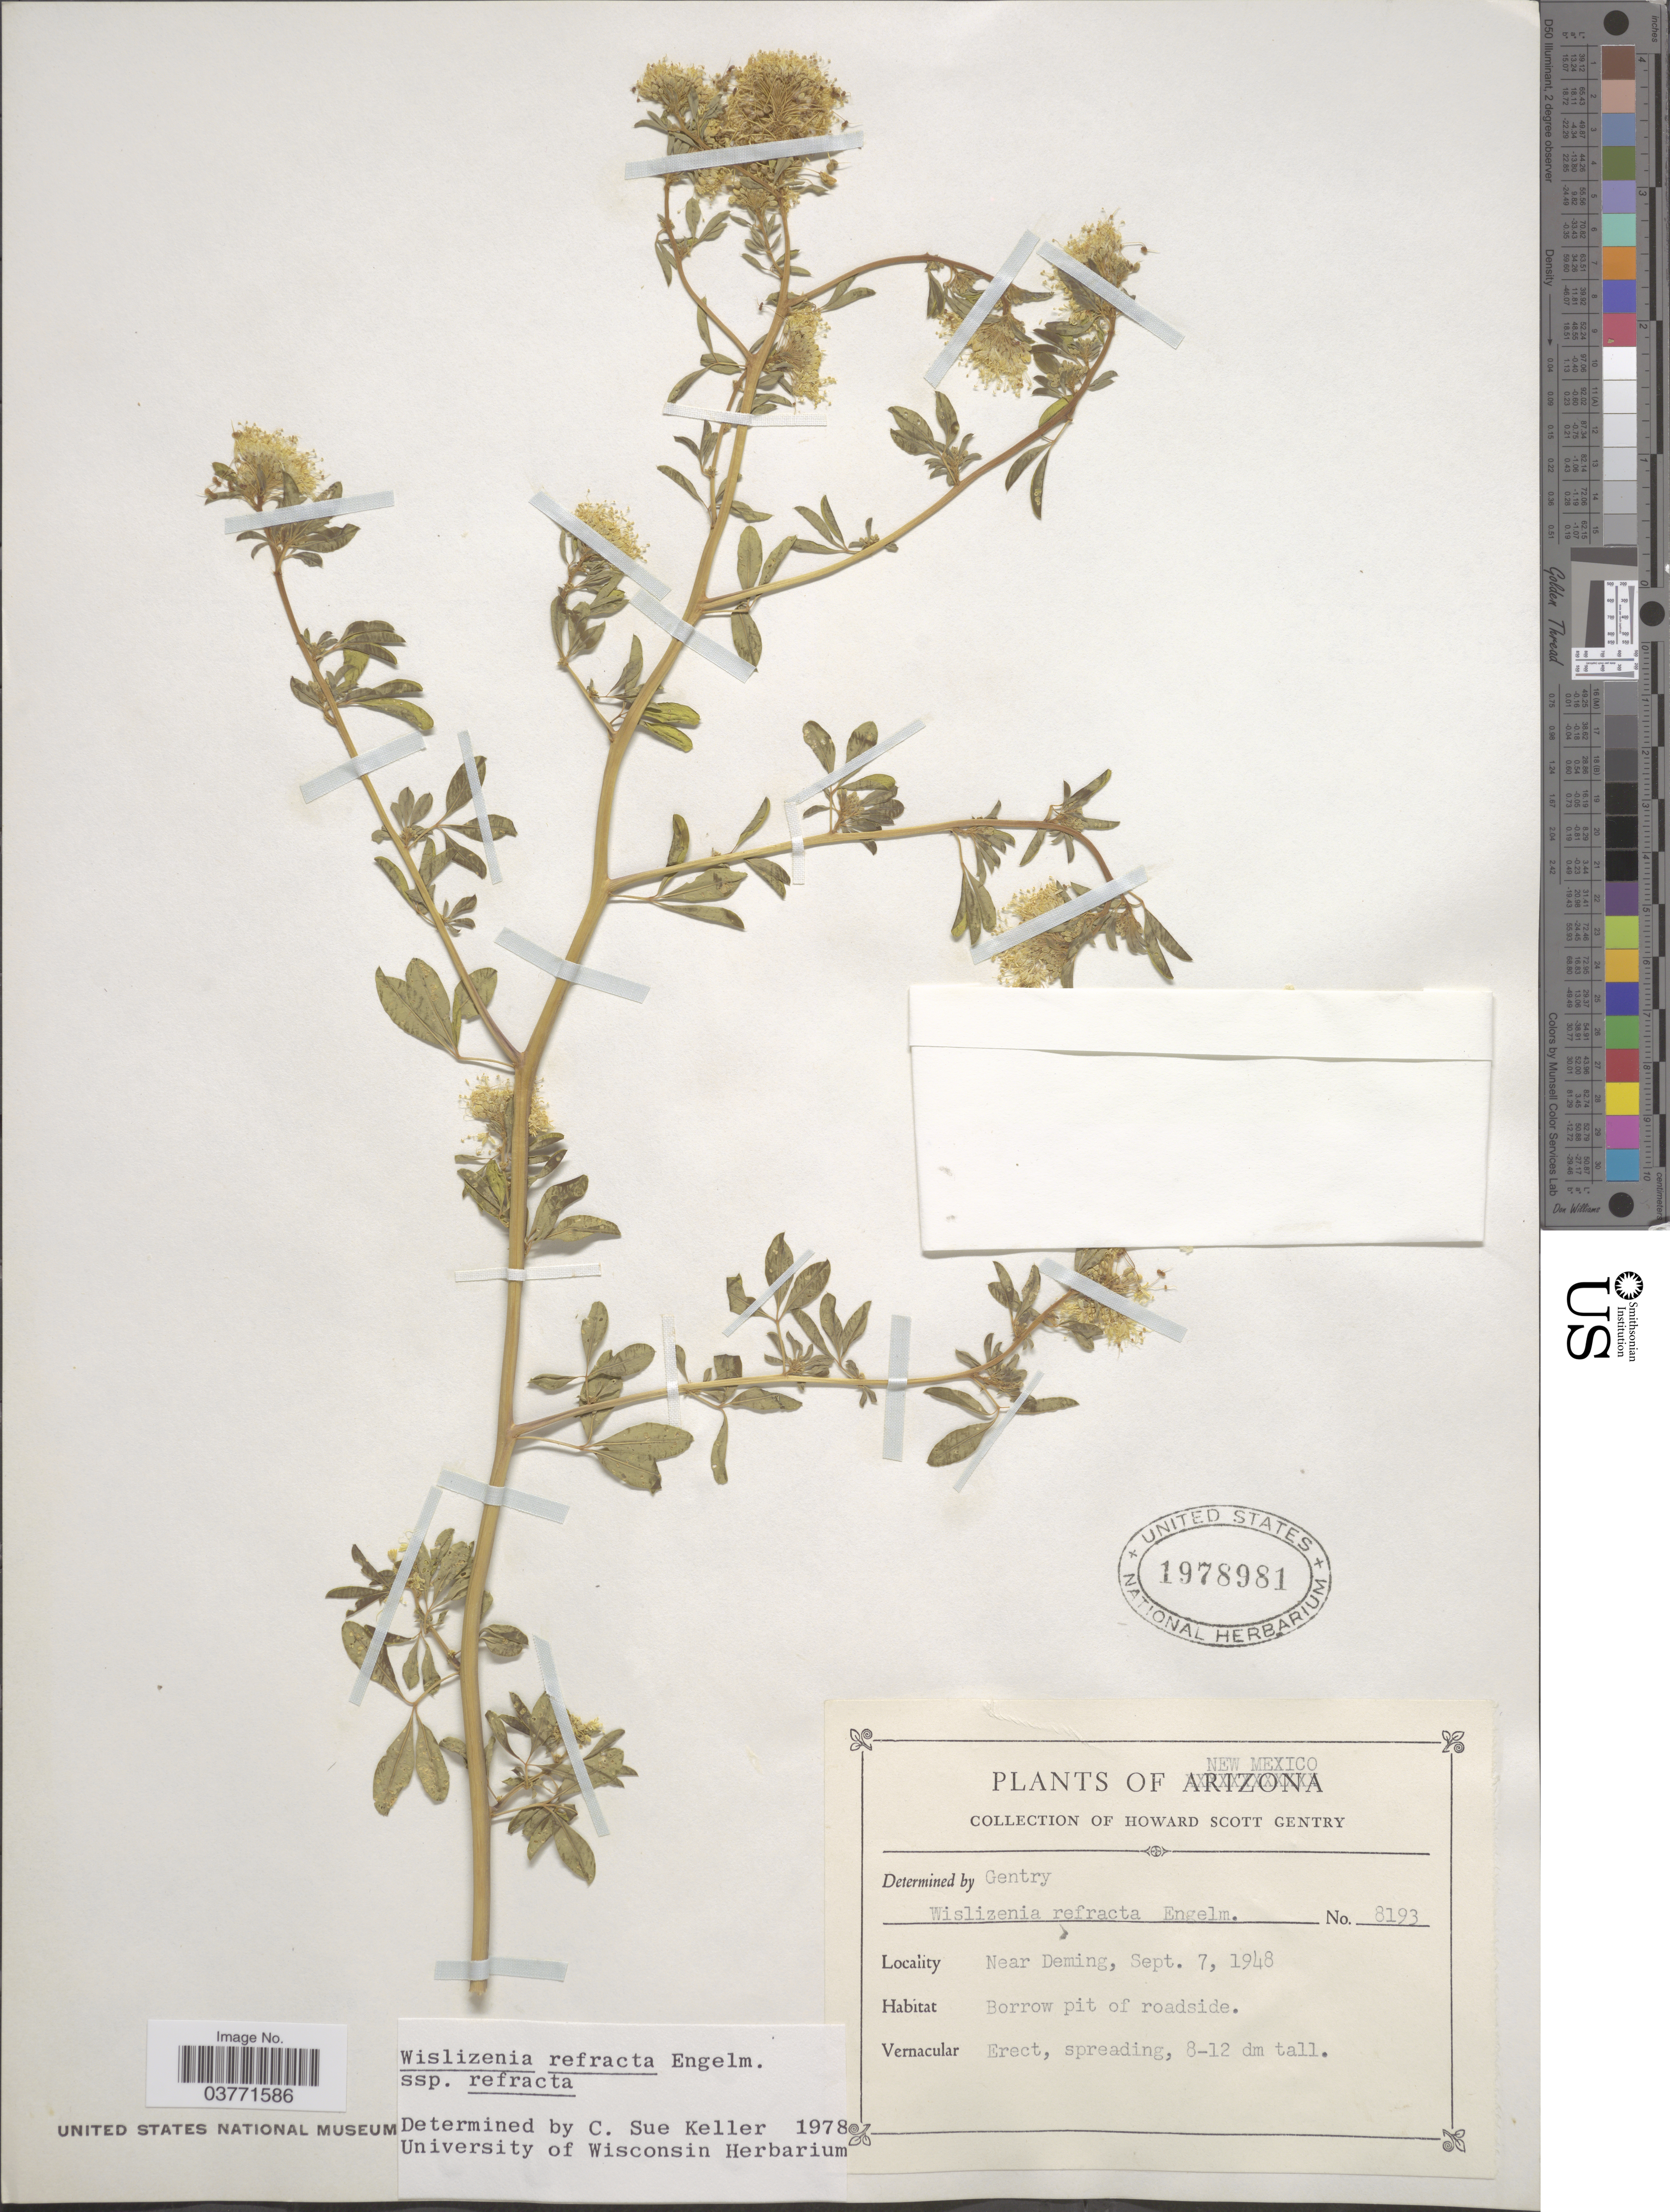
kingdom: Plantae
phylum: Tracheophyta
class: Magnoliopsida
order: Brassicales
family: Cleomaceae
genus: Cleomella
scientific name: Cleomella refracta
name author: (Engelm.) J.C. Hall & Roalson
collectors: H. S. Gentry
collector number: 8193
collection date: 1948-09-07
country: United States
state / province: New Mexico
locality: Near Deming.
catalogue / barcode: US 1978981